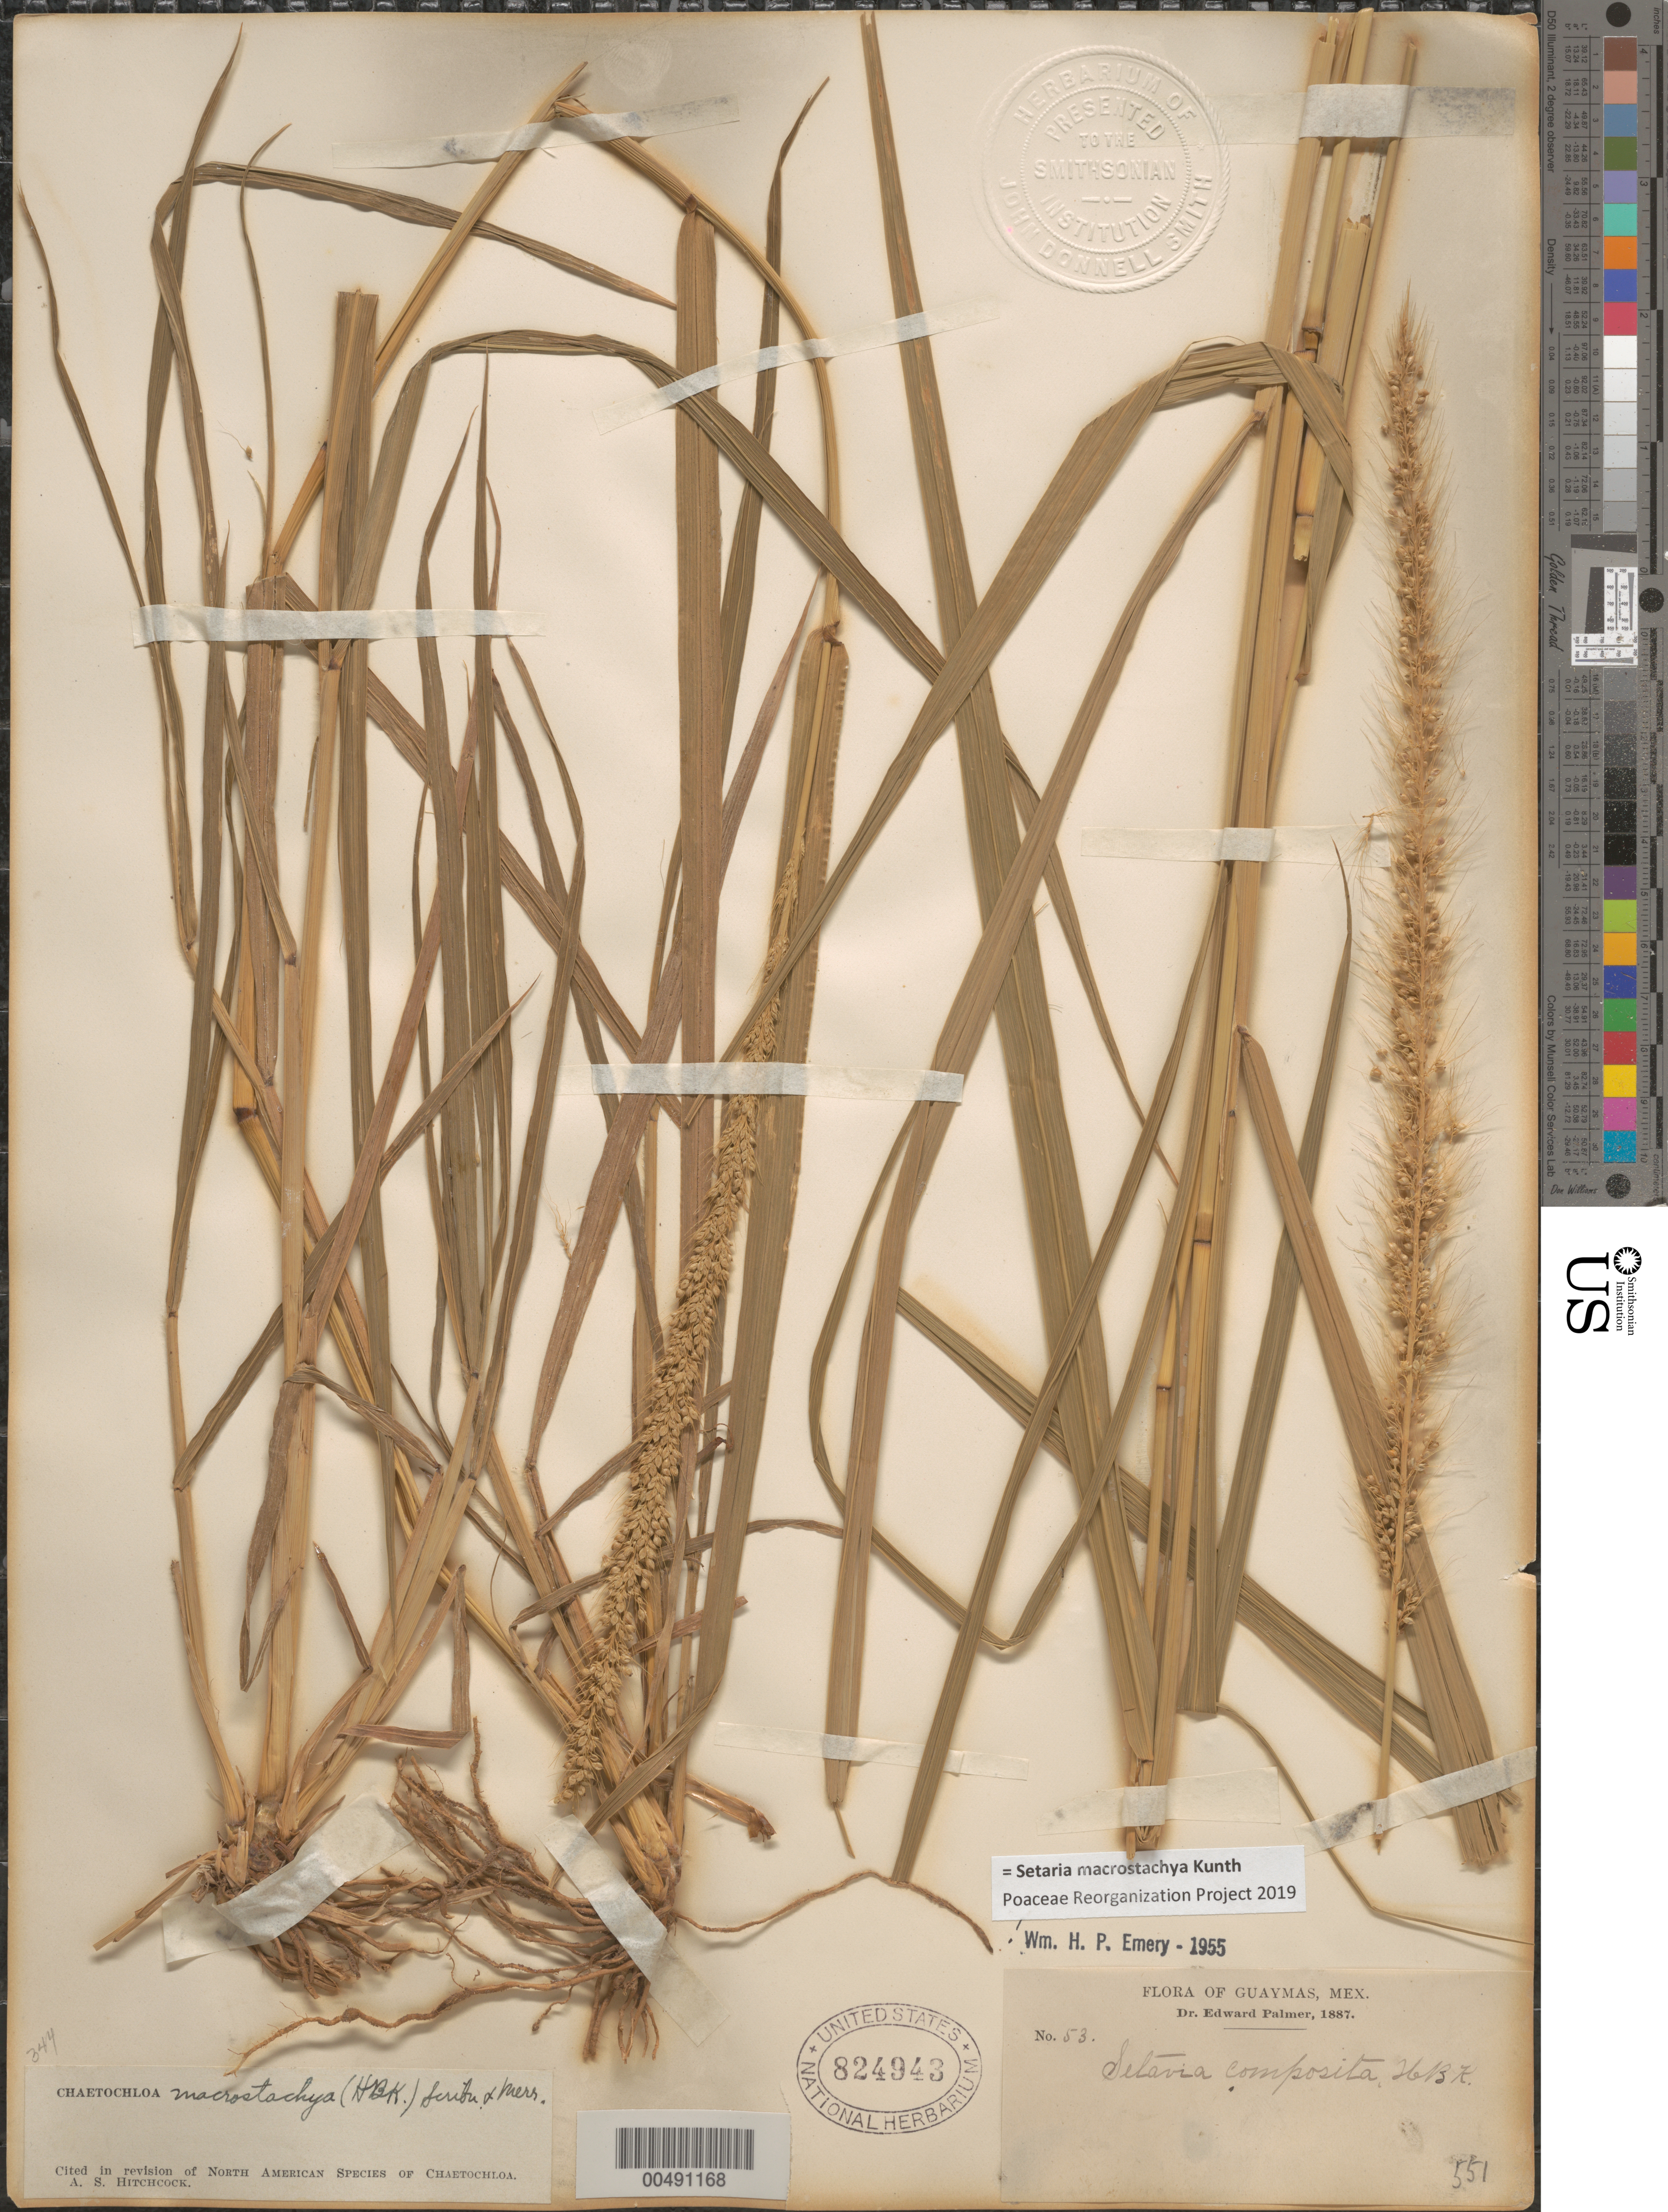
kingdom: Plantae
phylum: Tracheophyta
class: Liliopsida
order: Poales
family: Poaceae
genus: Setaria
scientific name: Setaria macrostachya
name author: Kunth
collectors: E. Palmer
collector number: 53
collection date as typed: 1887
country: Mexico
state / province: Sonora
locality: Guaymas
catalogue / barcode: US 824943